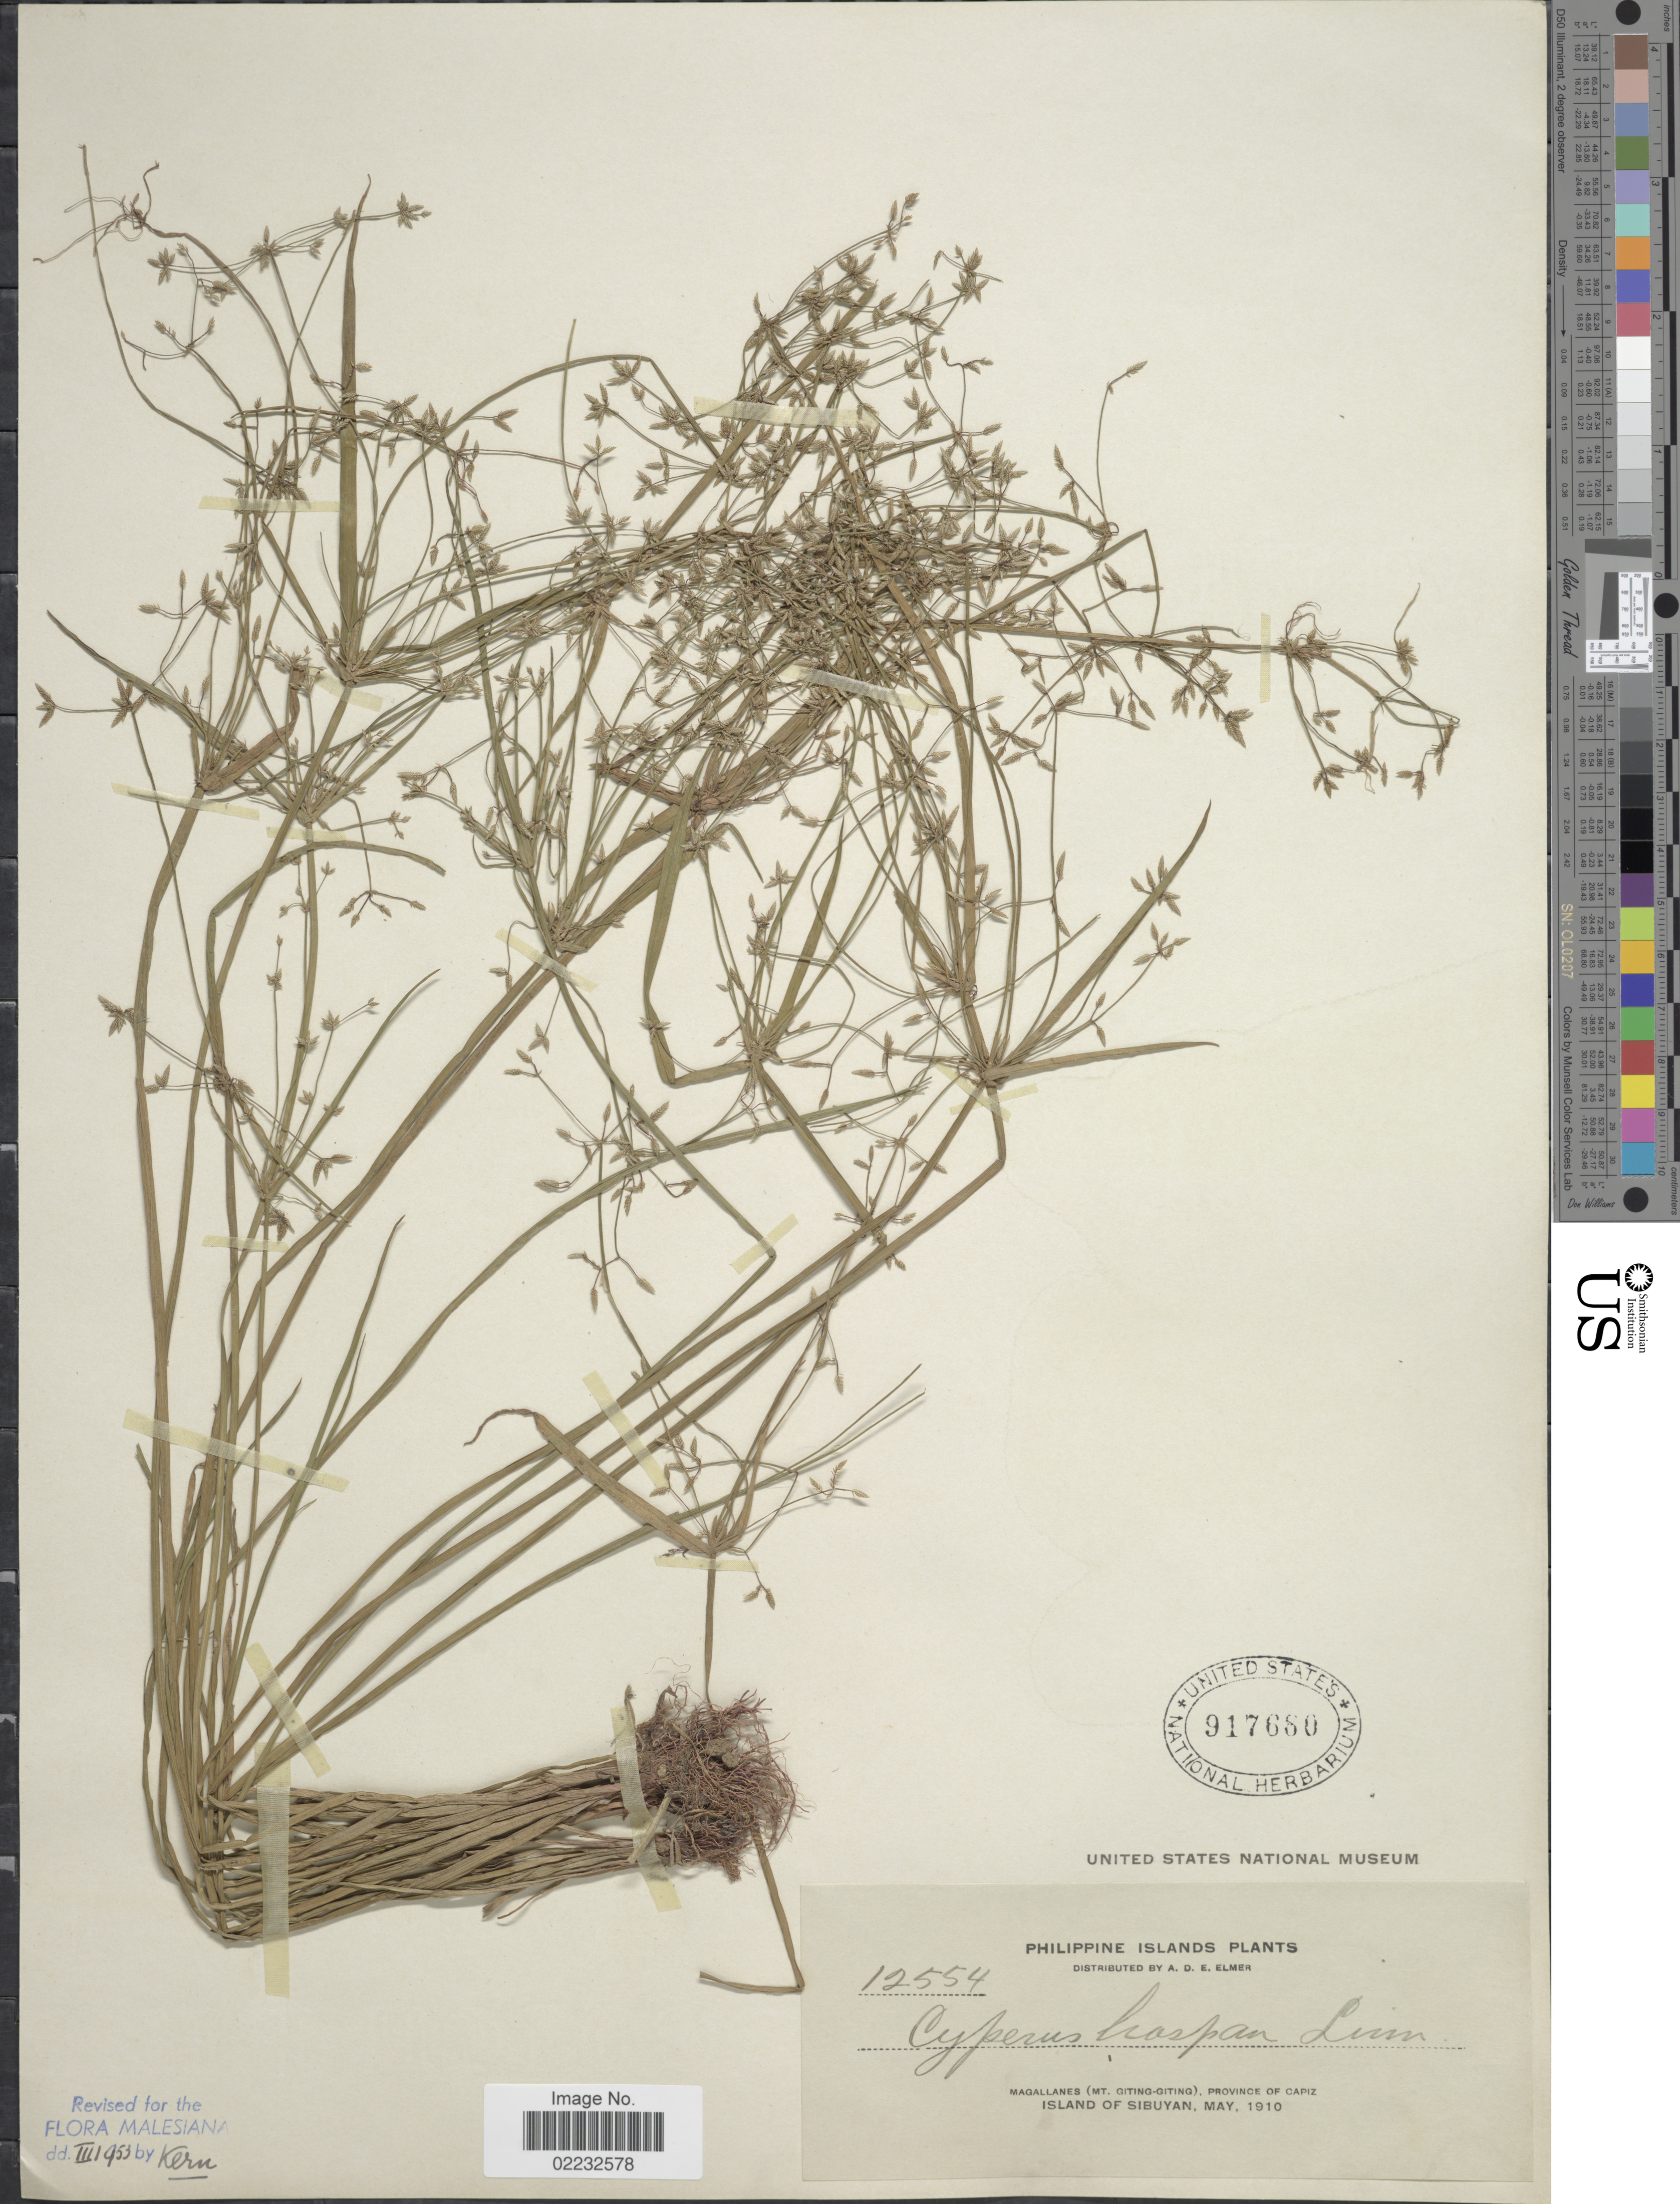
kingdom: Plantae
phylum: Tracheophyta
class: Liliopsida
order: Poales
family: Cyperaceae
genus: Cyperus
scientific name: Cyperus haspan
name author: L.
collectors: A. D. E. Elmer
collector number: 12554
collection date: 1910-05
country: Philippines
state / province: Western Visayas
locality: Magallanes (Mt. Giting-Giting), Province of Capiz. Island of Sibuyan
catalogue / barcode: US 917680